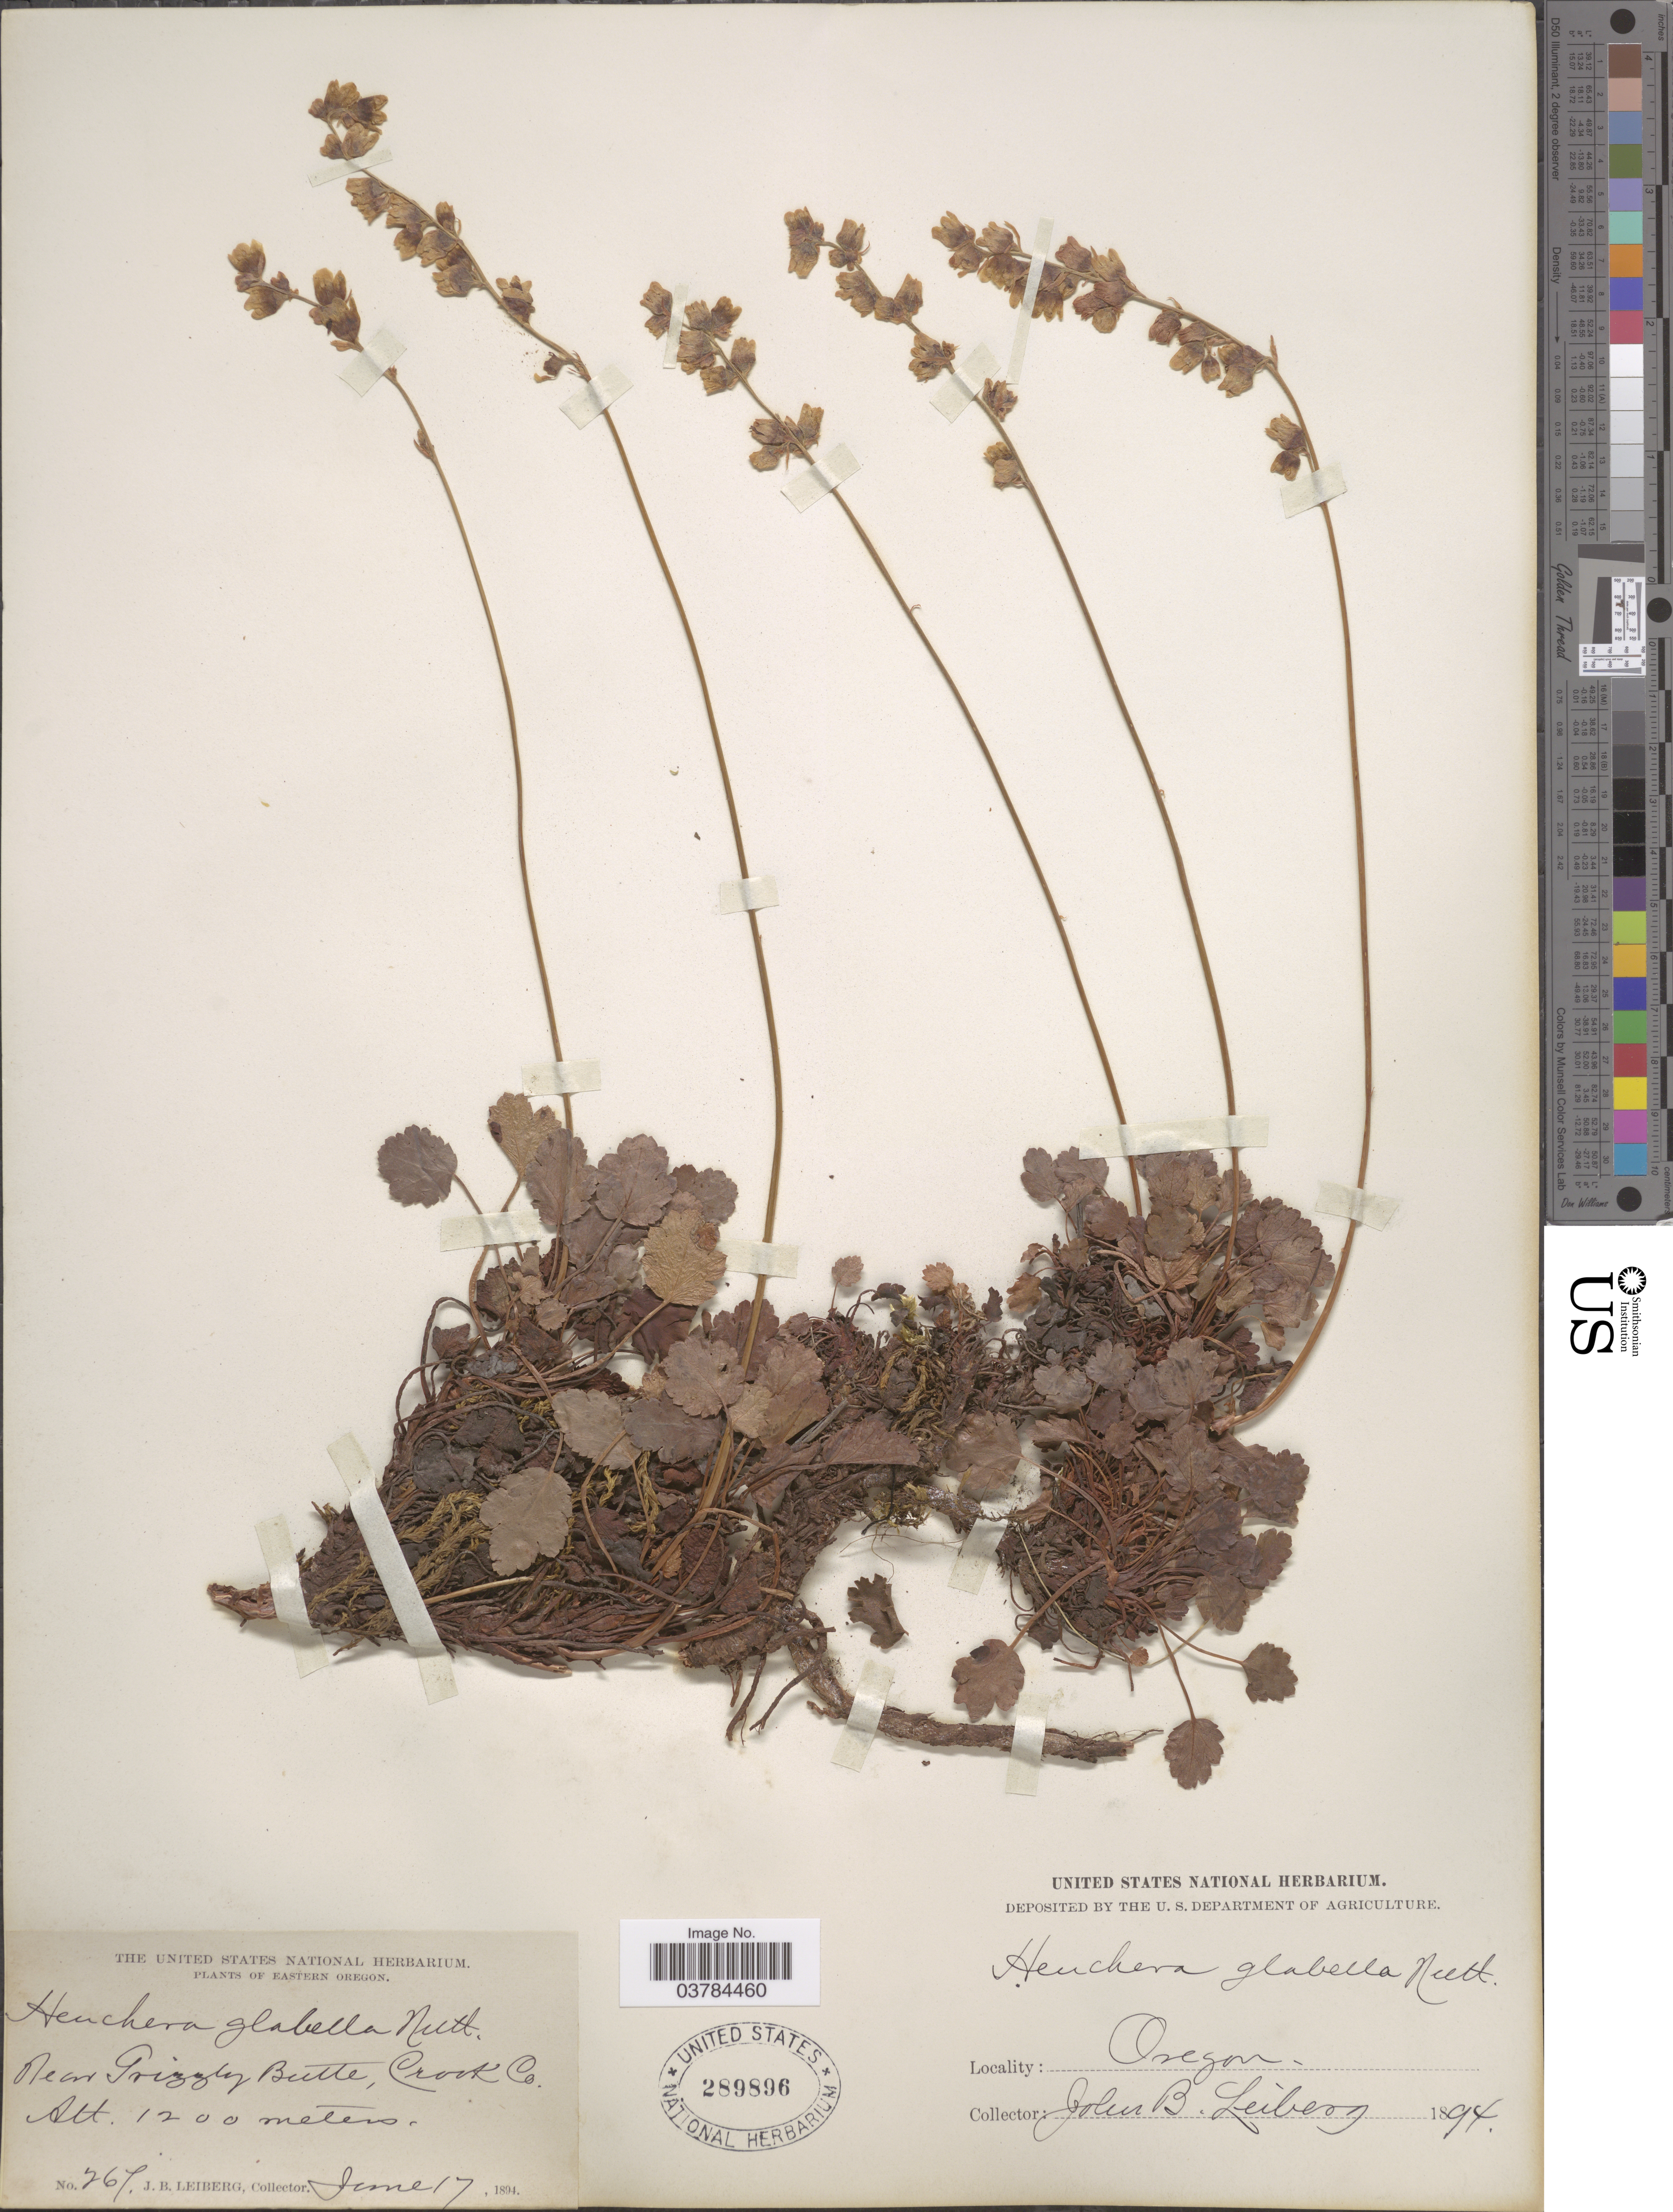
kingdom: Plantae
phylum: Tracheophyta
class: Magnoliopsida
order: Saxifragales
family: Saxifragaceae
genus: Heuchera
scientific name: Heuchera glabella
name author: Torr. & A. Gray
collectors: J. B. Leiberg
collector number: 267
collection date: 1894-06-17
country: United States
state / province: Oregon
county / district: Crook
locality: Eastern Oregon. Near Grizzly Butte, Crook Co.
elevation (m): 1200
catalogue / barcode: US 289896